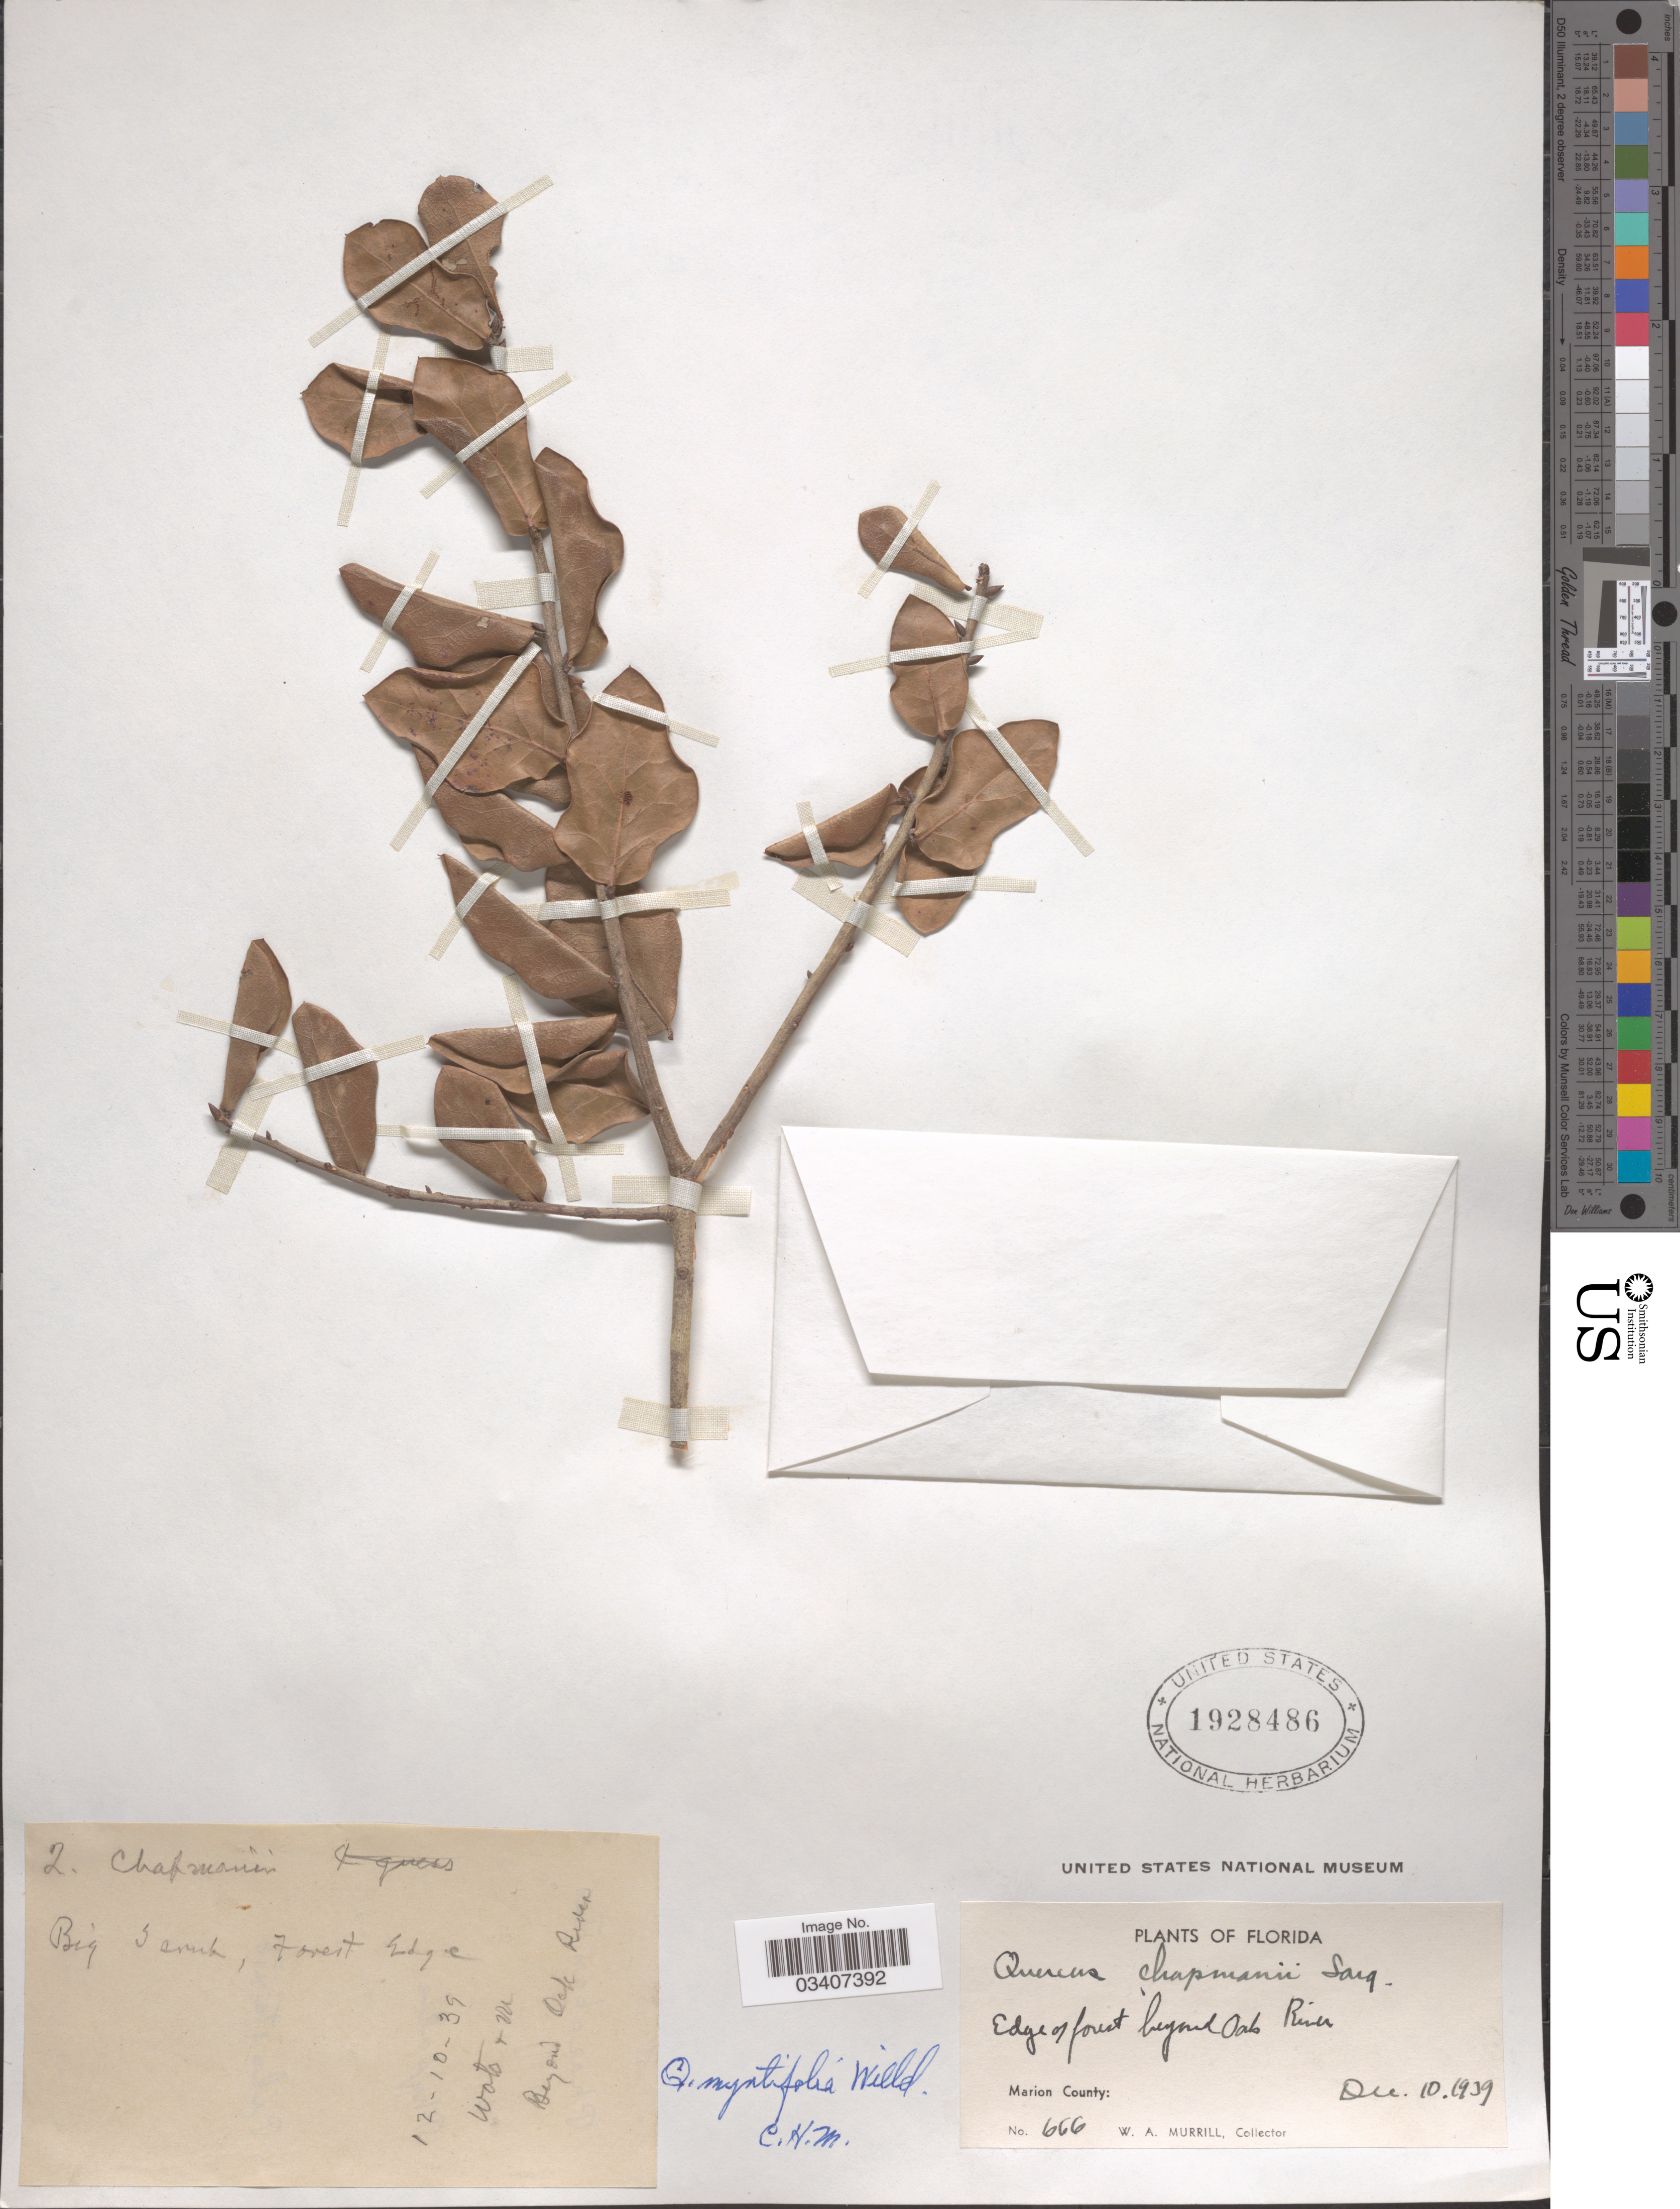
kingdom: Plantae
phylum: Tracheophyta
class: Magnoliopsida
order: Fagales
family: Fagaceae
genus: Quercus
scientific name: Quercus myrtifolia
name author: Willd.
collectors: W. A. Murrill & S. Watson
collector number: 666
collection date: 1939-12-10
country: United States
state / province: Florida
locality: Edge of forest beyond Oak River. Marion County.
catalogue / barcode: US 1928486